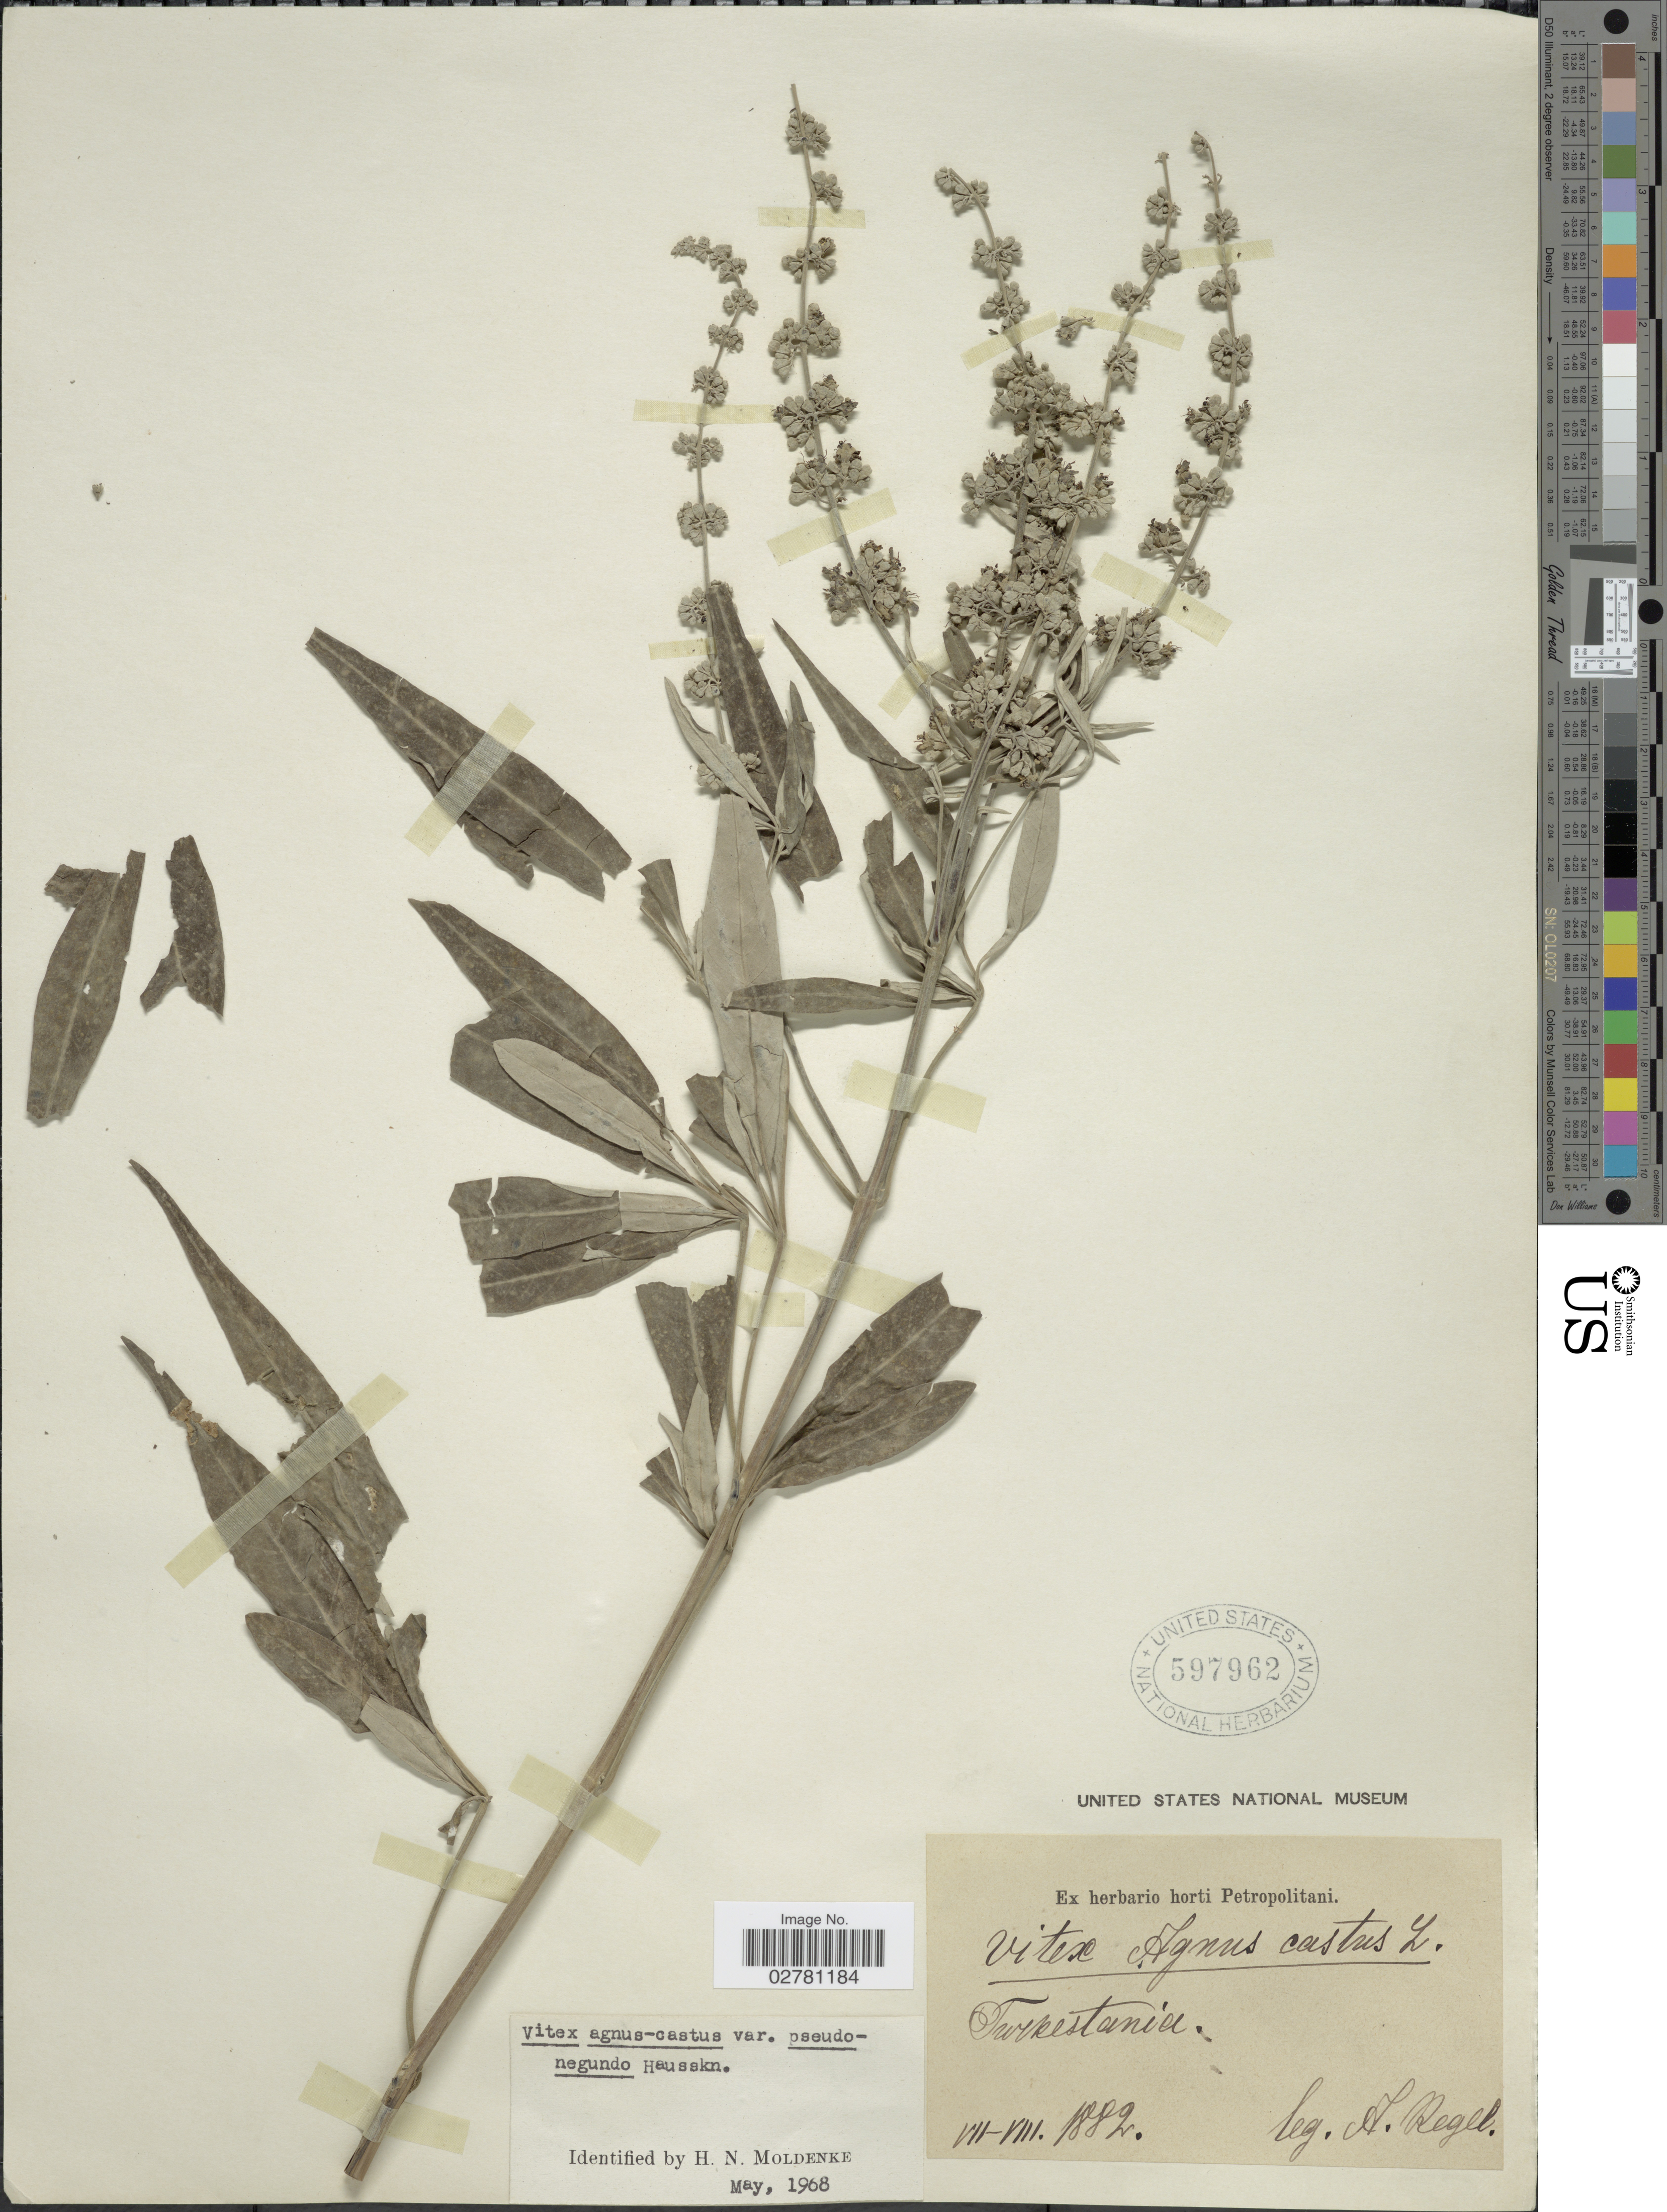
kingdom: Plantae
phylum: Tracheophyta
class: Magnoliopsida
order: Lamiales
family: Lamiaceae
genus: Vitex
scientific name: Vitex agnus-castus var. pseudonegundo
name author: Hausskn.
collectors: A. Regel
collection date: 1882-07/1882-08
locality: Turkestania.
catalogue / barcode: US 597962